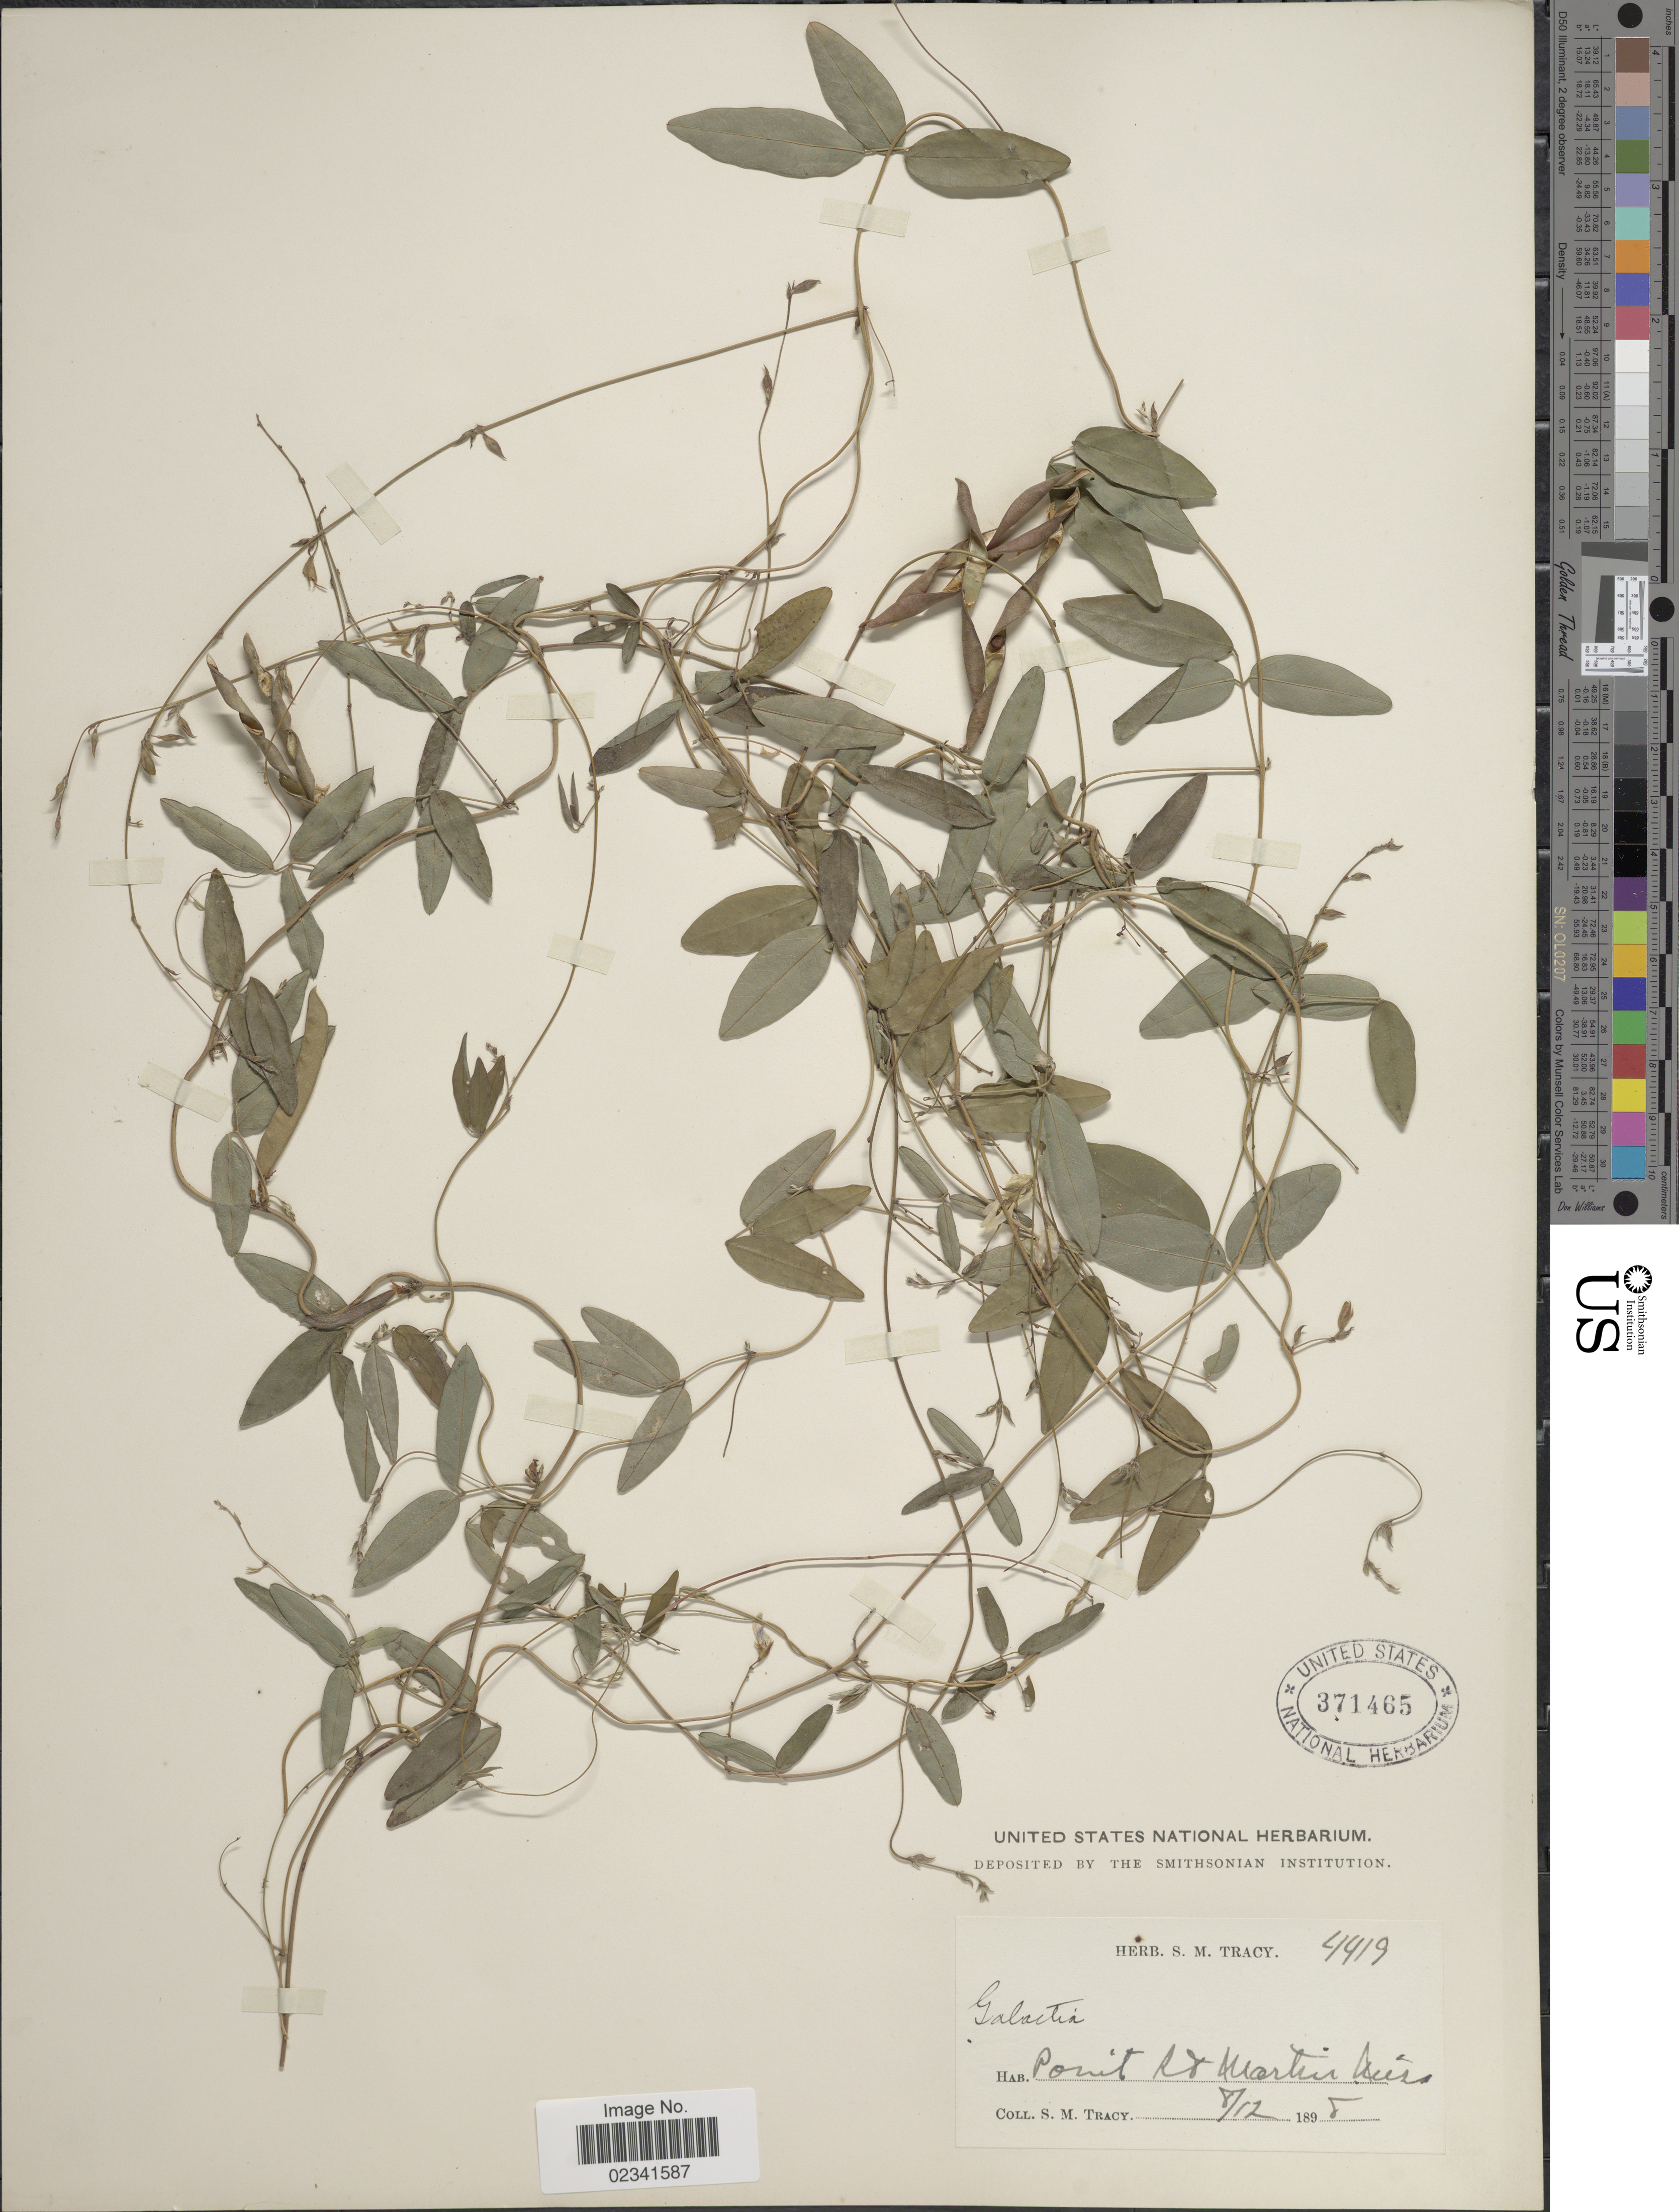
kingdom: Plantae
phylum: Tracheophyta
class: Magnoliopsida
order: Fabales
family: Fabaceae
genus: Galactia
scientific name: Galactia macreei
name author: M.A. Curtis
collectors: S. M. Tracy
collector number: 4419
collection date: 1898-08-12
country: United States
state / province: Mississippi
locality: Point St Martin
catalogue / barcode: US 371465